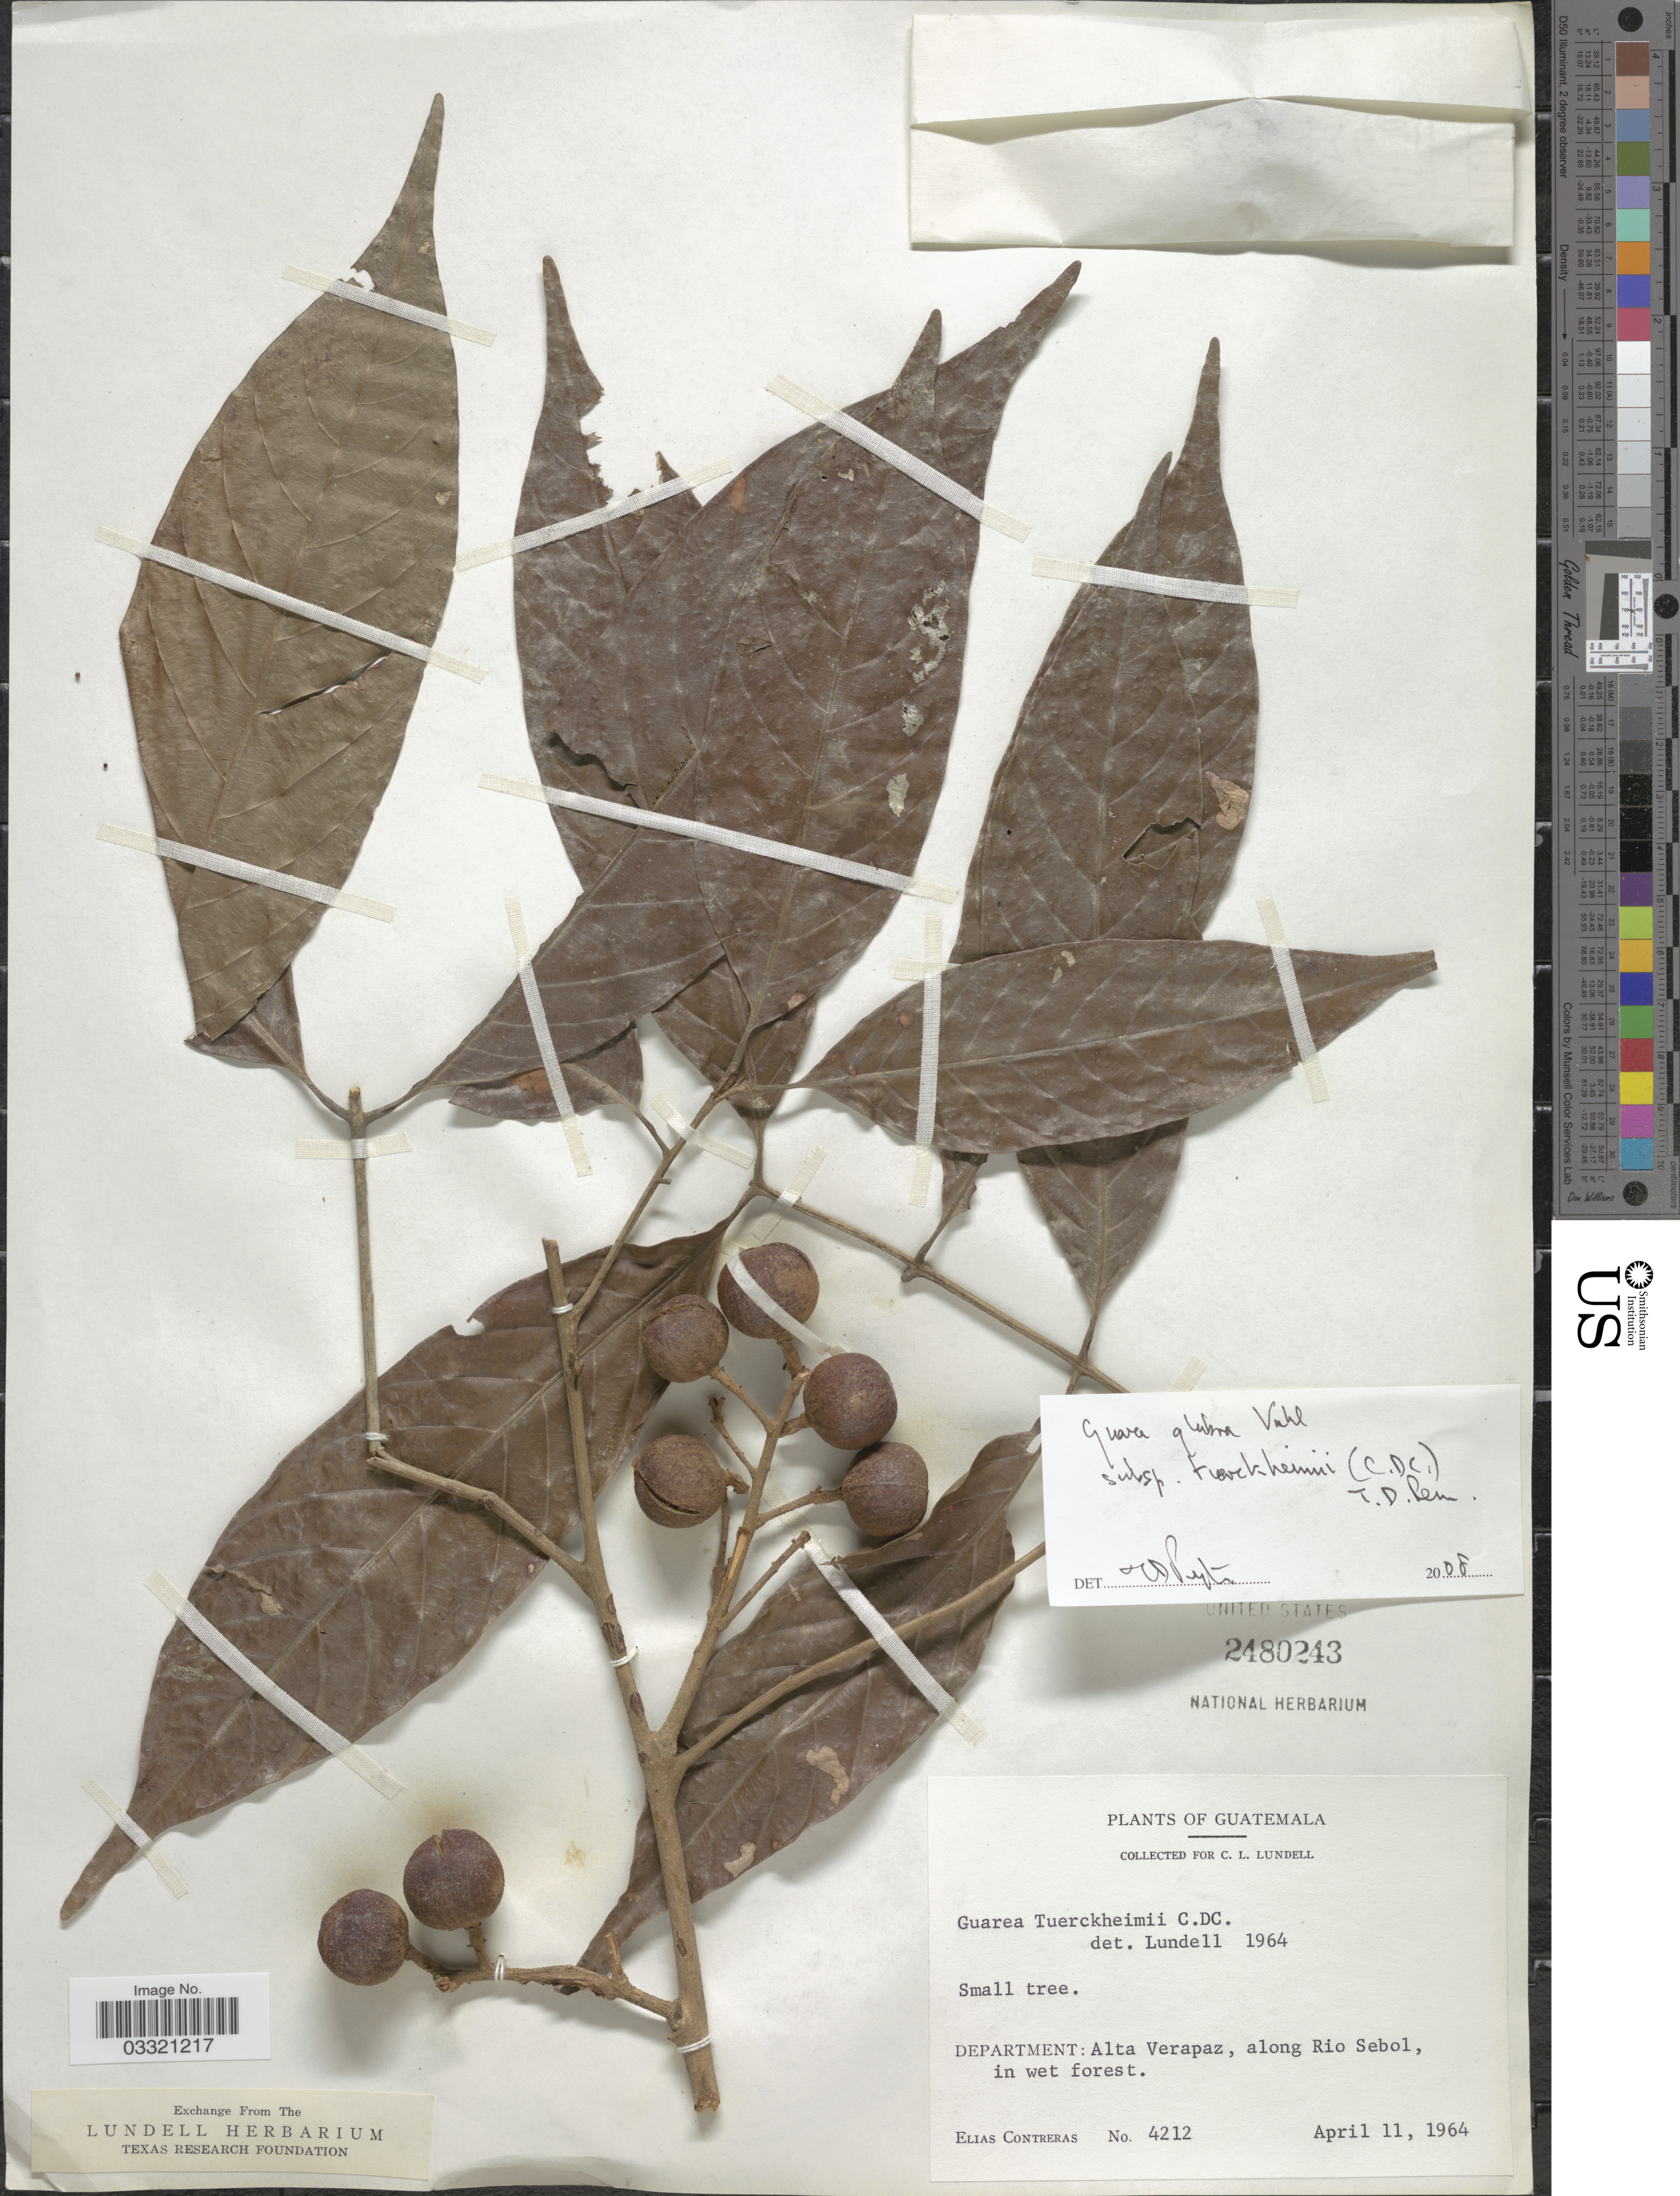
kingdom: Plantae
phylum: Tracheophyta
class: Magnoliopsida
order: Sapindales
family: Meliaceae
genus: Guarea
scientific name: Guarea tuerckheimii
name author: C. DC. ex Donn. Sm.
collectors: E. Contreras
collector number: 4212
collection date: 1964-04-11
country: Guatemala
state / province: Alta Verapaz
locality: Department: Alta Verapaz, along Rio Sebol.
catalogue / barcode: US 2480243